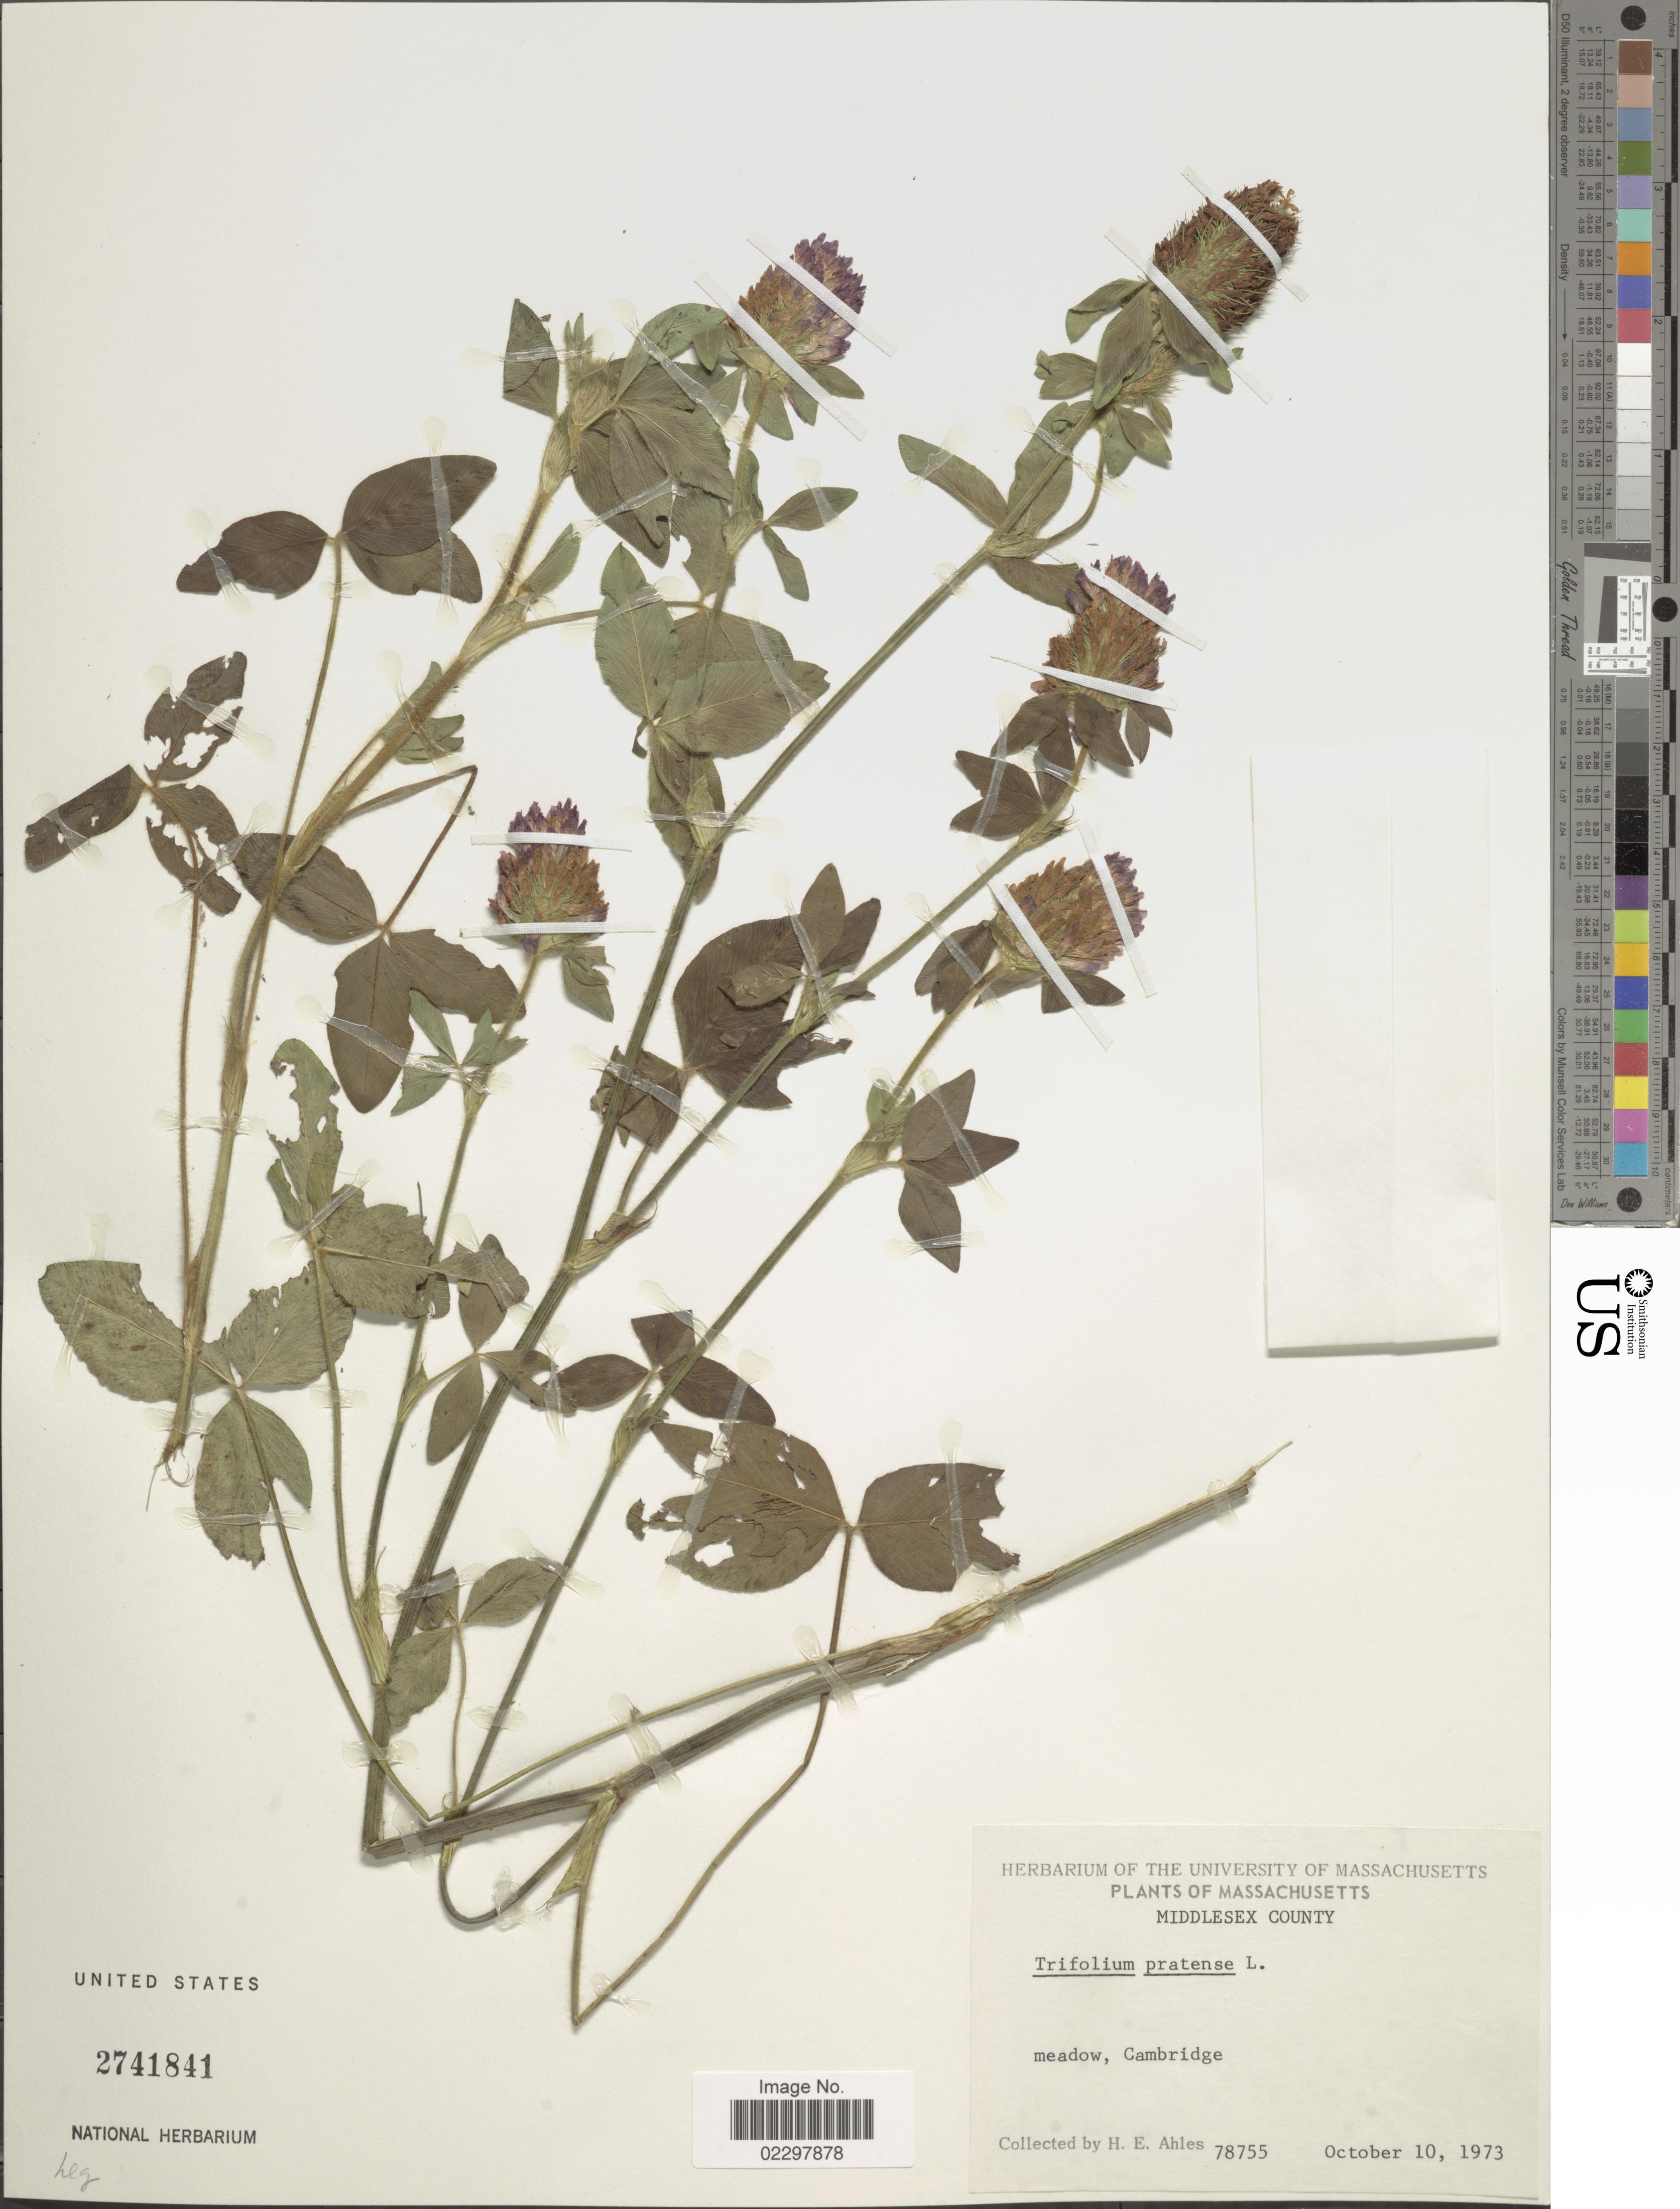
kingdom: Plantae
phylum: Tracheophyta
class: Magnoliopsida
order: Fabales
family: Fabaceae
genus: Trifolium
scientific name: Trifolium pratense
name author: L.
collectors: H. E. Ahles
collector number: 78755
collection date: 1973-10-10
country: United States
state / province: Massachusetts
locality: Middlesex County, meadow, Cambridge.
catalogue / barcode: US 2741841